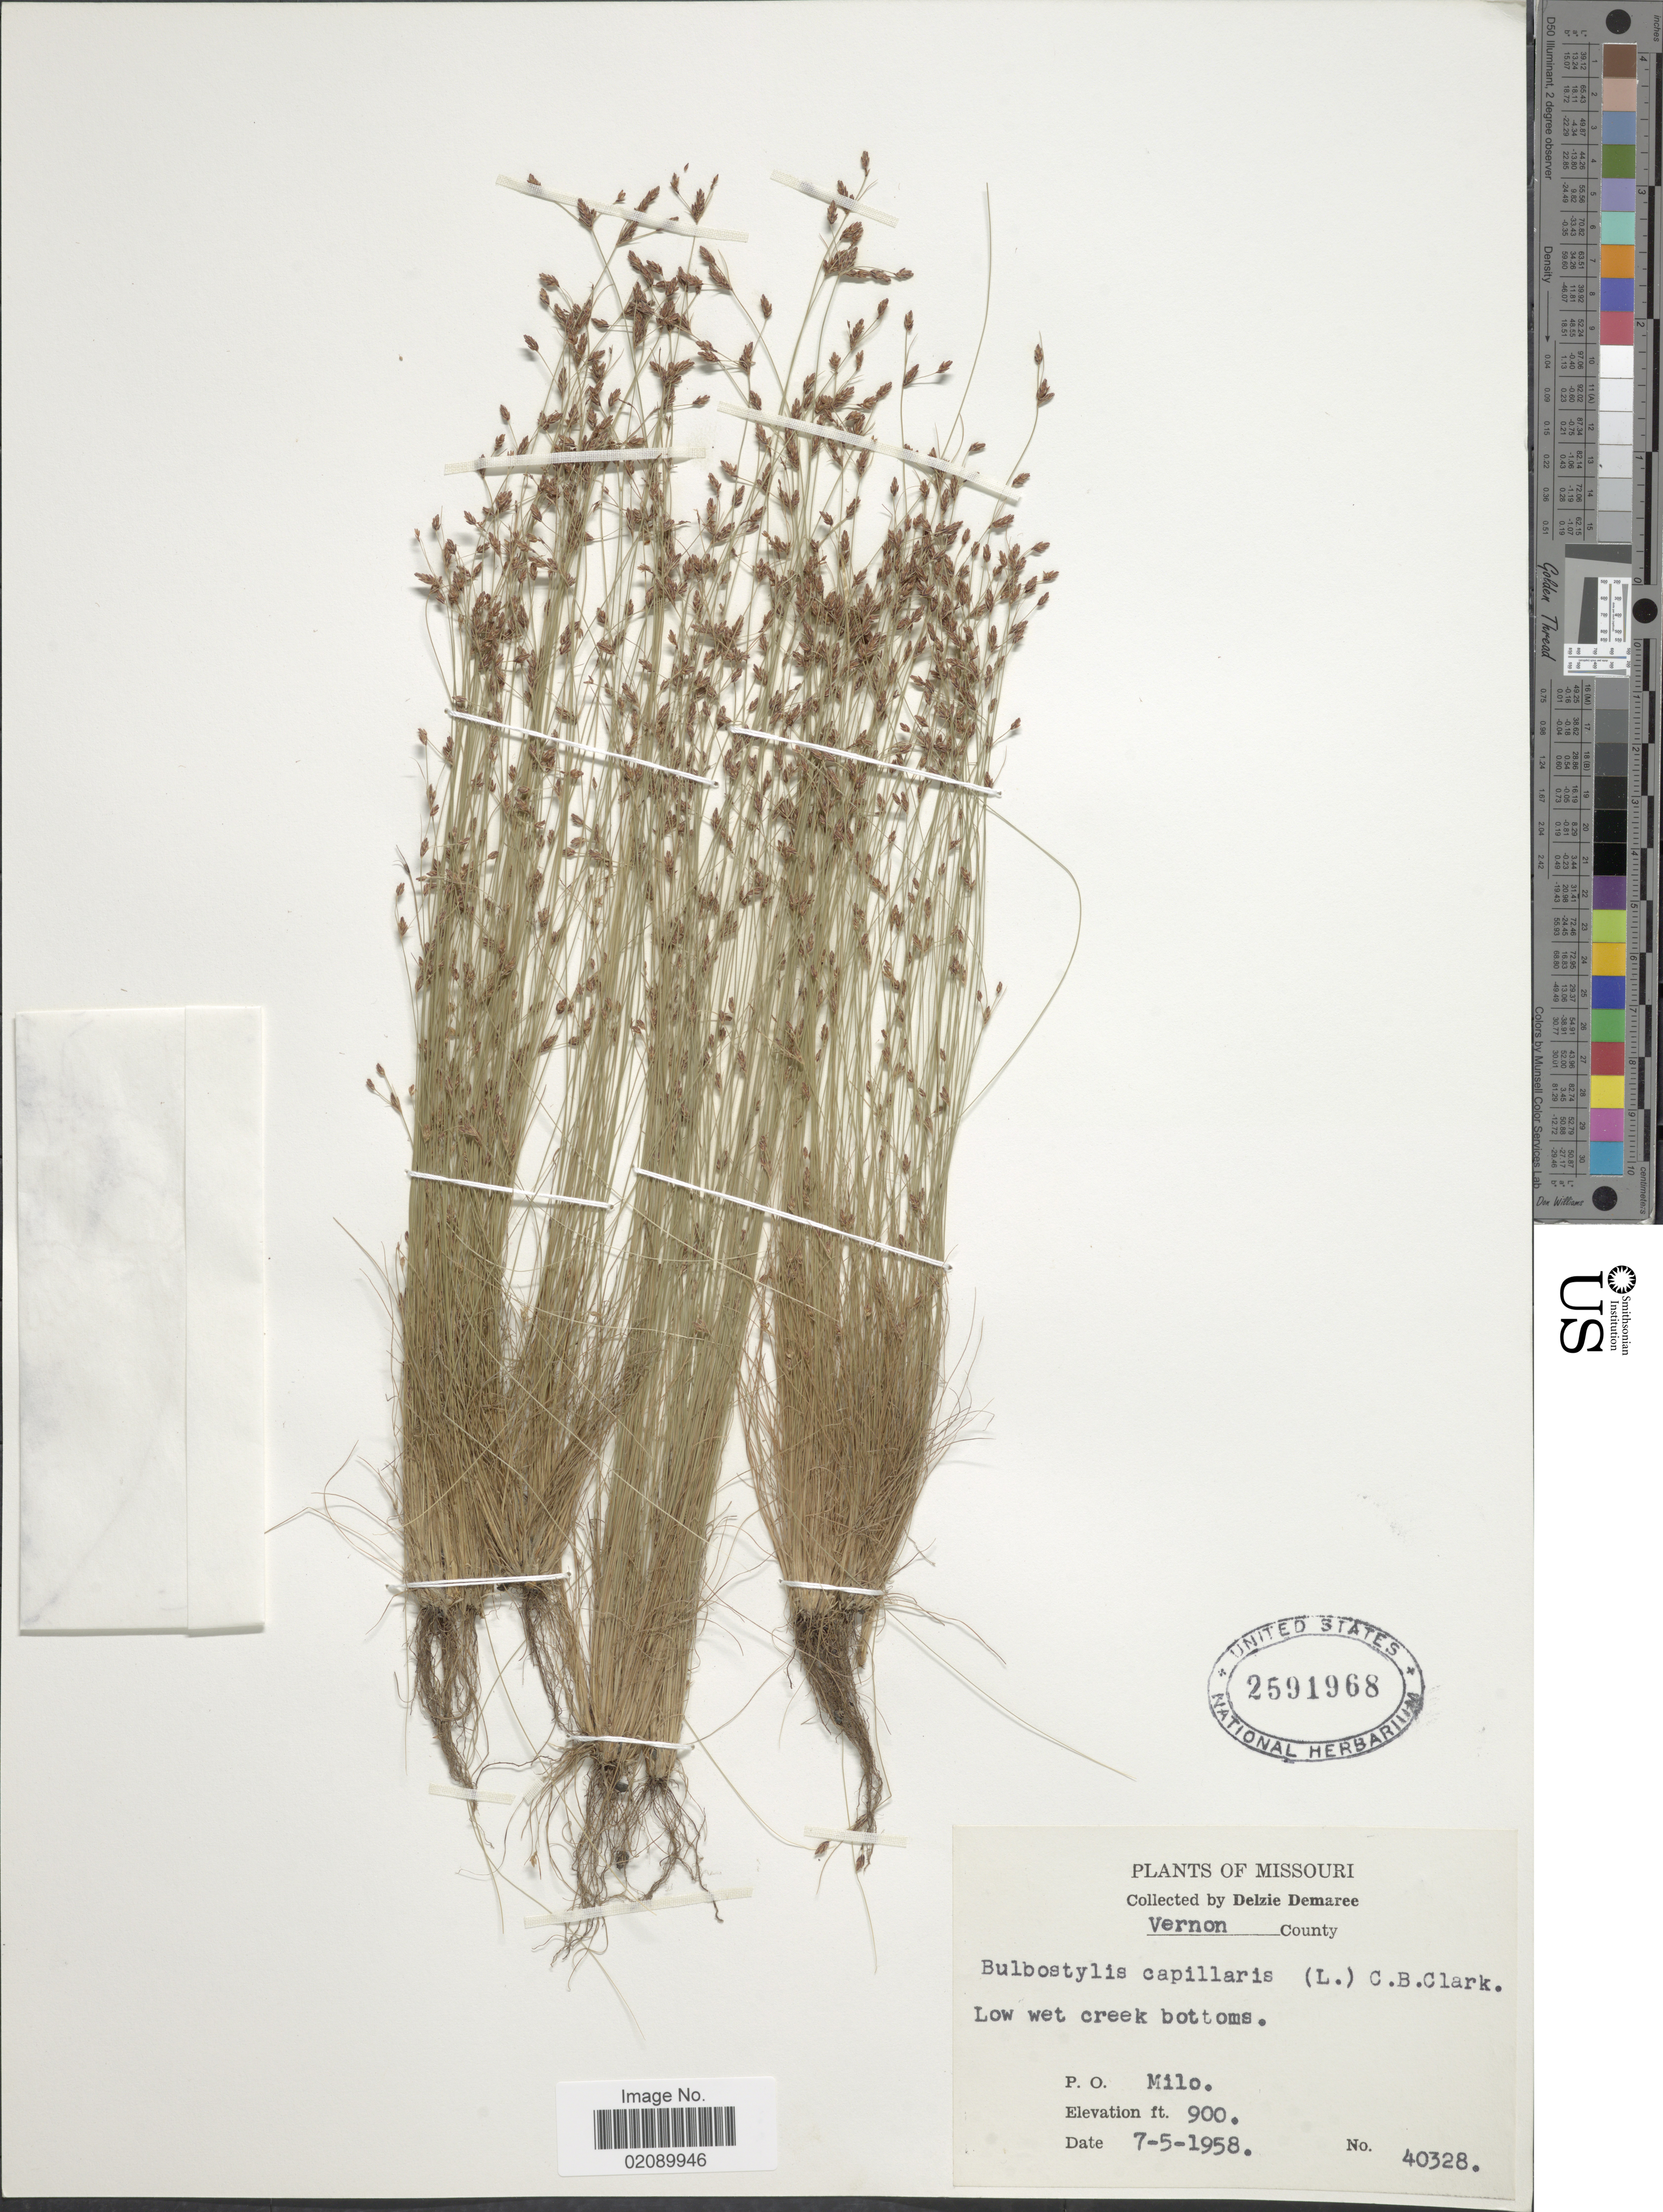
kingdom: Plantae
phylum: Tracheophyta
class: Liliopsida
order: Poales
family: Cyperaceae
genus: Bulbostylis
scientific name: Bulbostylis capillaris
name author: (L.) Kunth ex C.B. Clarke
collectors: D. Demaree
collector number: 40328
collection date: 1958-07-05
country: United States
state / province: Missouri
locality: Vernon County. P.O. Milo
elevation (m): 274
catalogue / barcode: US 2591968